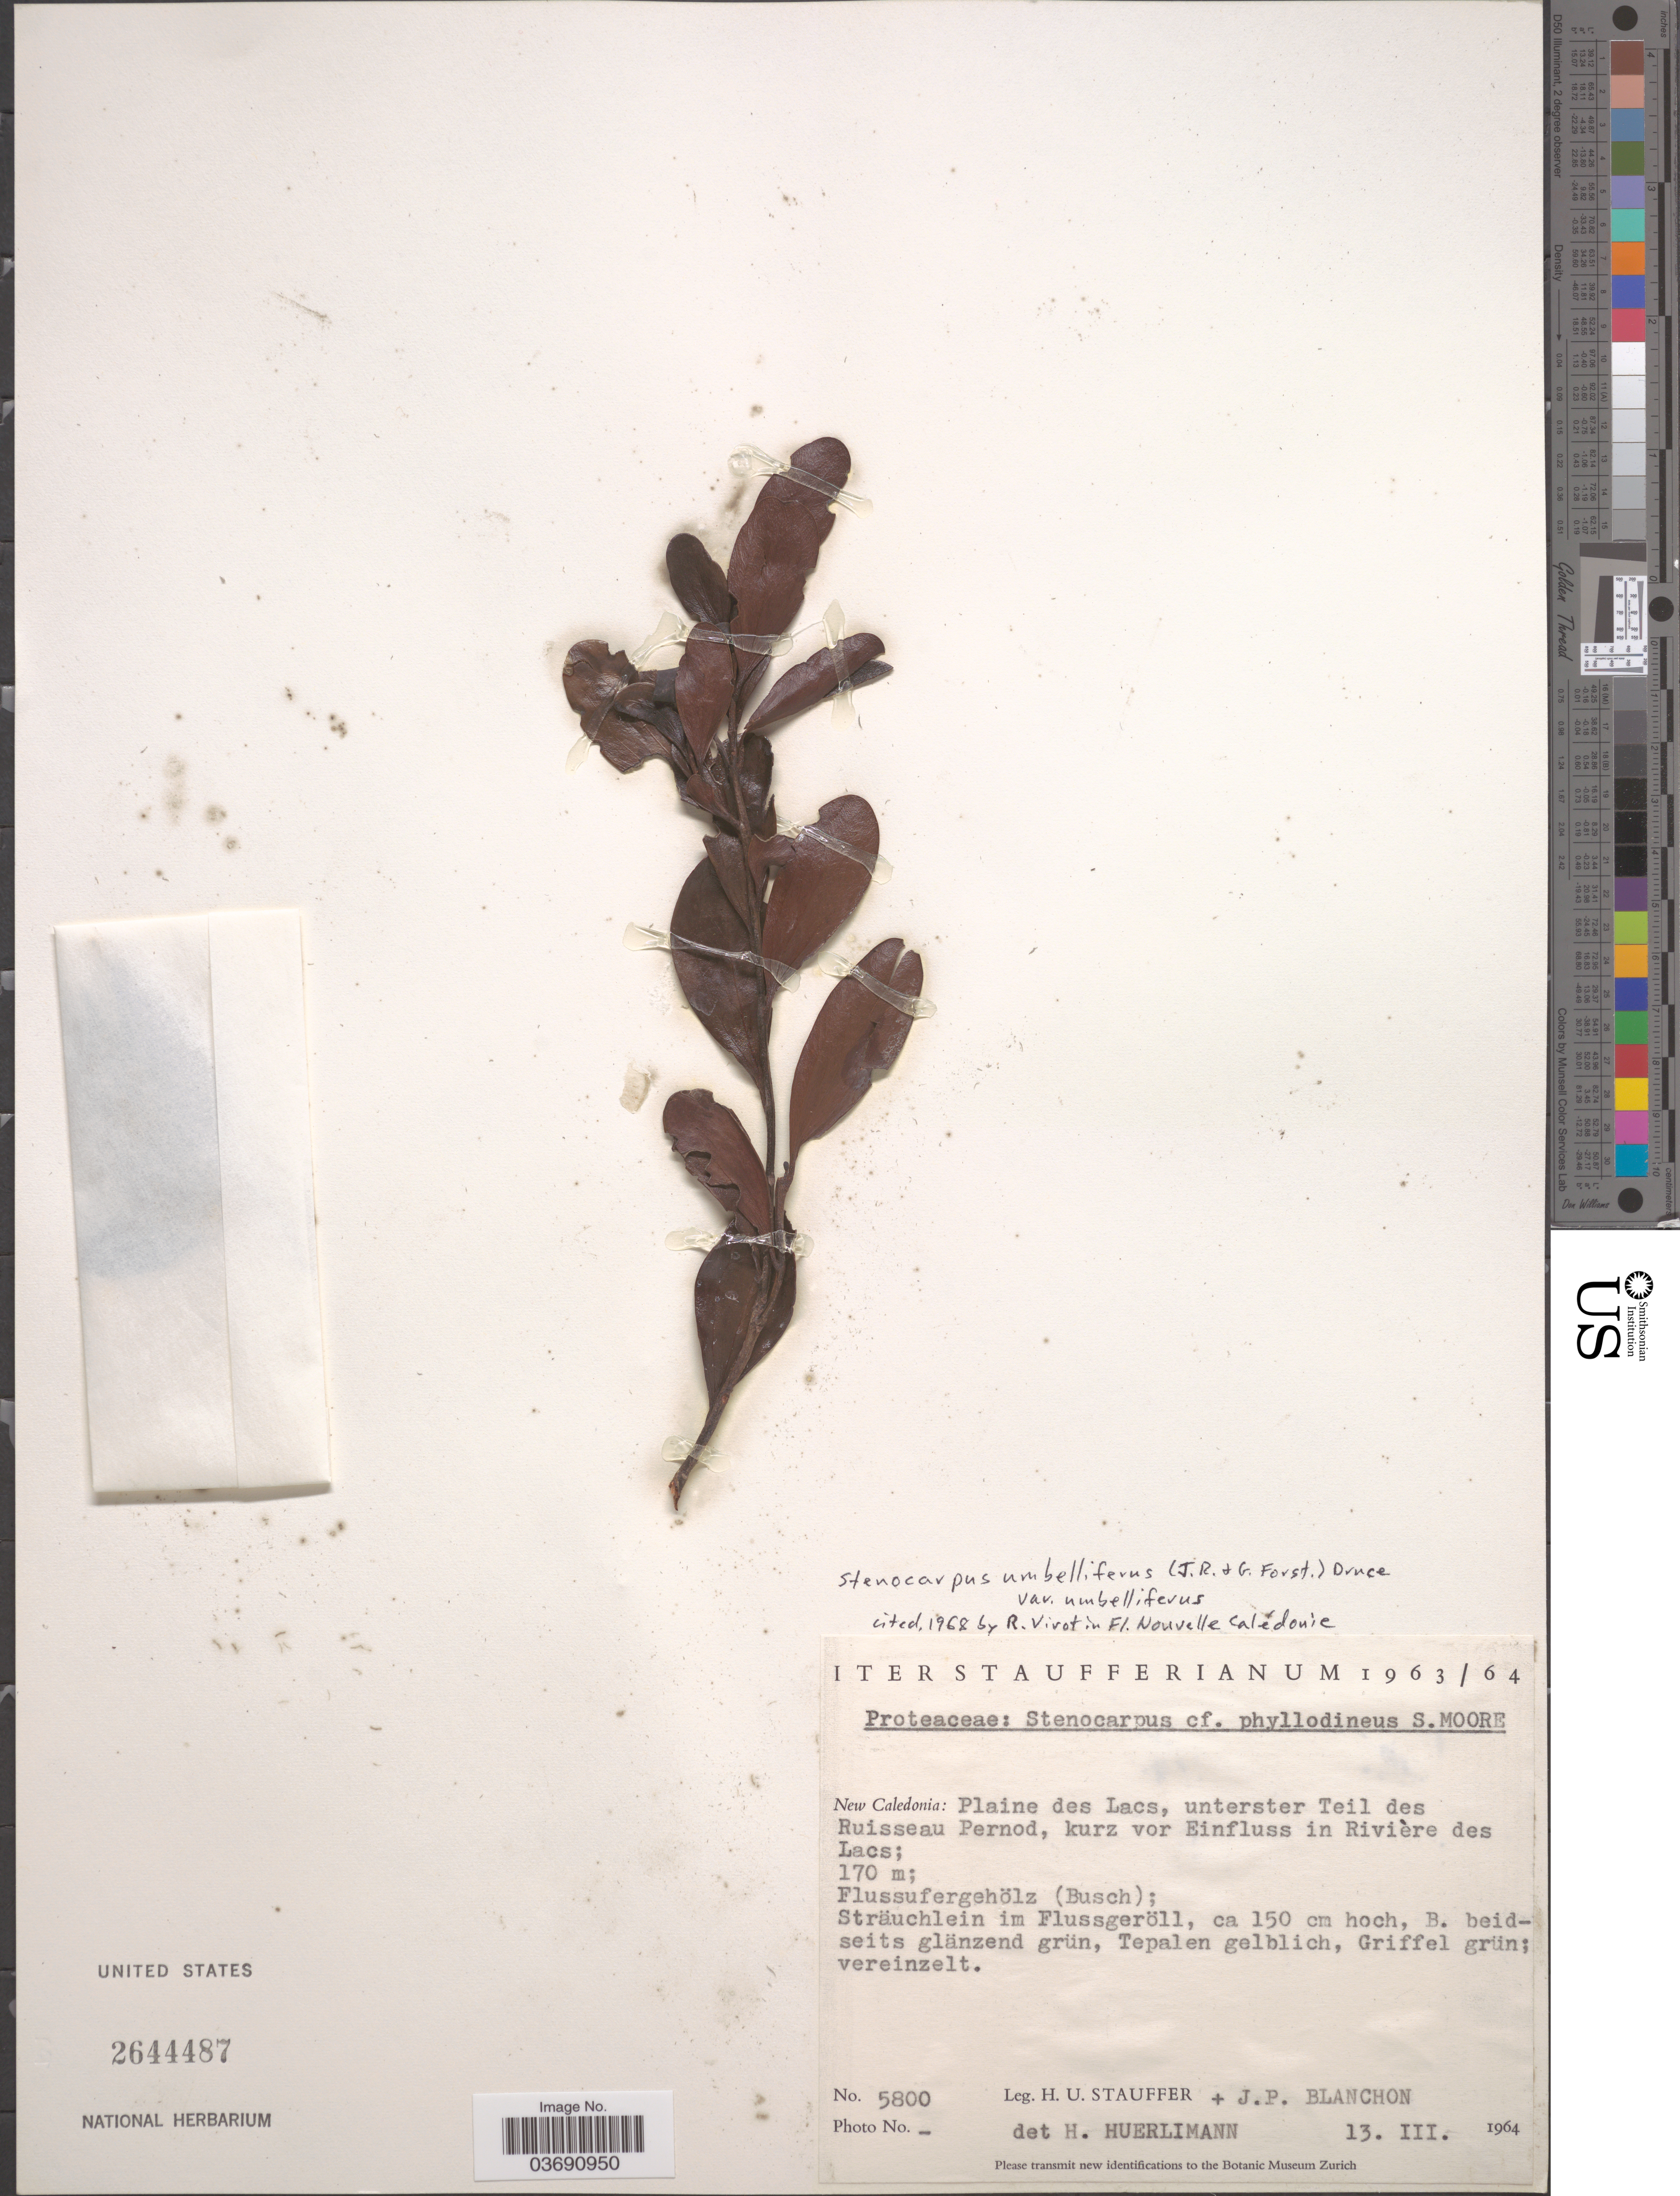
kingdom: Plantae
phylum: Tracheophyta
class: Magnoliopsida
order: Proteales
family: Proteaceae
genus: Stenocarpus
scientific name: Stenocarpus umbellifer var. umbellifer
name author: (J.R. Forst. & G. Forst.) Druce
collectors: H. U. Stauffer & J. Blanchon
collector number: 5800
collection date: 1964-03-13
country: New Caledonia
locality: Plaine des Lacs, unterster Teil des Ruisseau Pernod, kurz vor Einfluss in Rivière des Lacs.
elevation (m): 170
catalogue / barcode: US 2644487